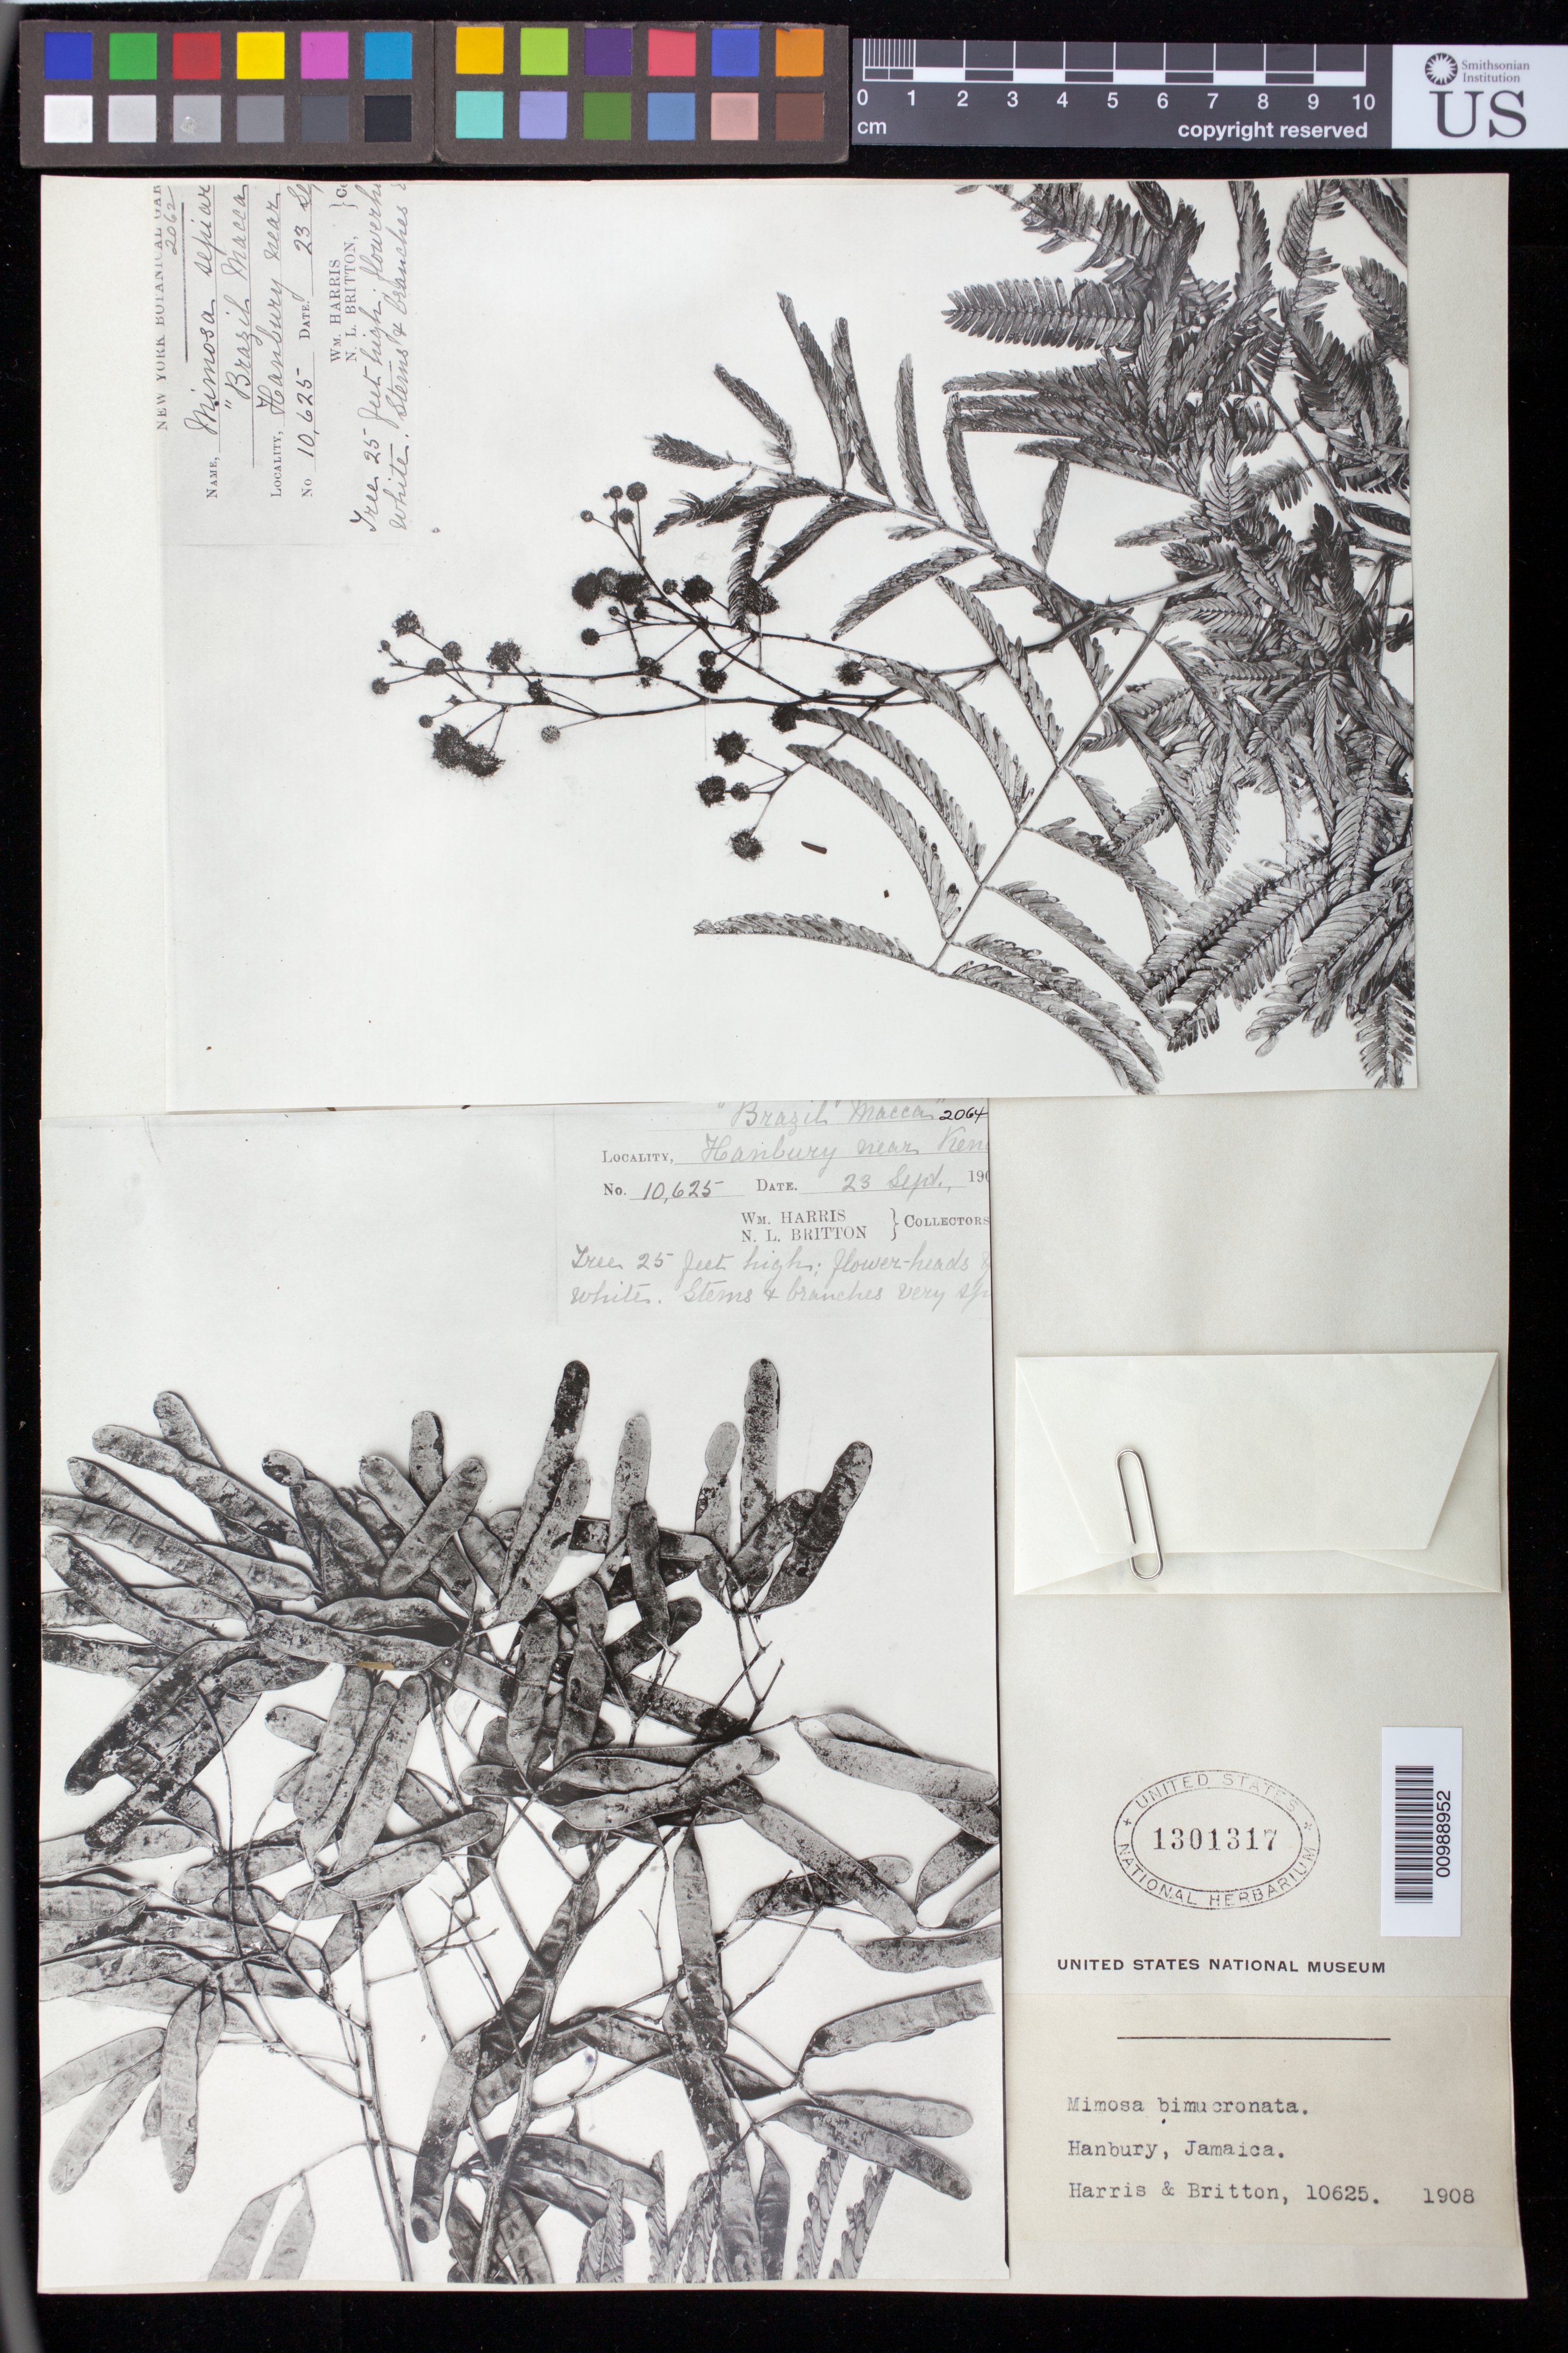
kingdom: Plantae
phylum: Tracheophyta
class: Magnoliopsida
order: Fabales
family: Fabaceae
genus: Mimosa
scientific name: Mimosa bimucronata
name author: (DC.) Kuntze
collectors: W. H. Harris & N. Britton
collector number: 10625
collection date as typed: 24 Sep 1908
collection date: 1908-09-24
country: Jamaica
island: Jamaica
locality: Hanbury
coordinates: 0 N, 0 E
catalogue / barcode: US 1301317